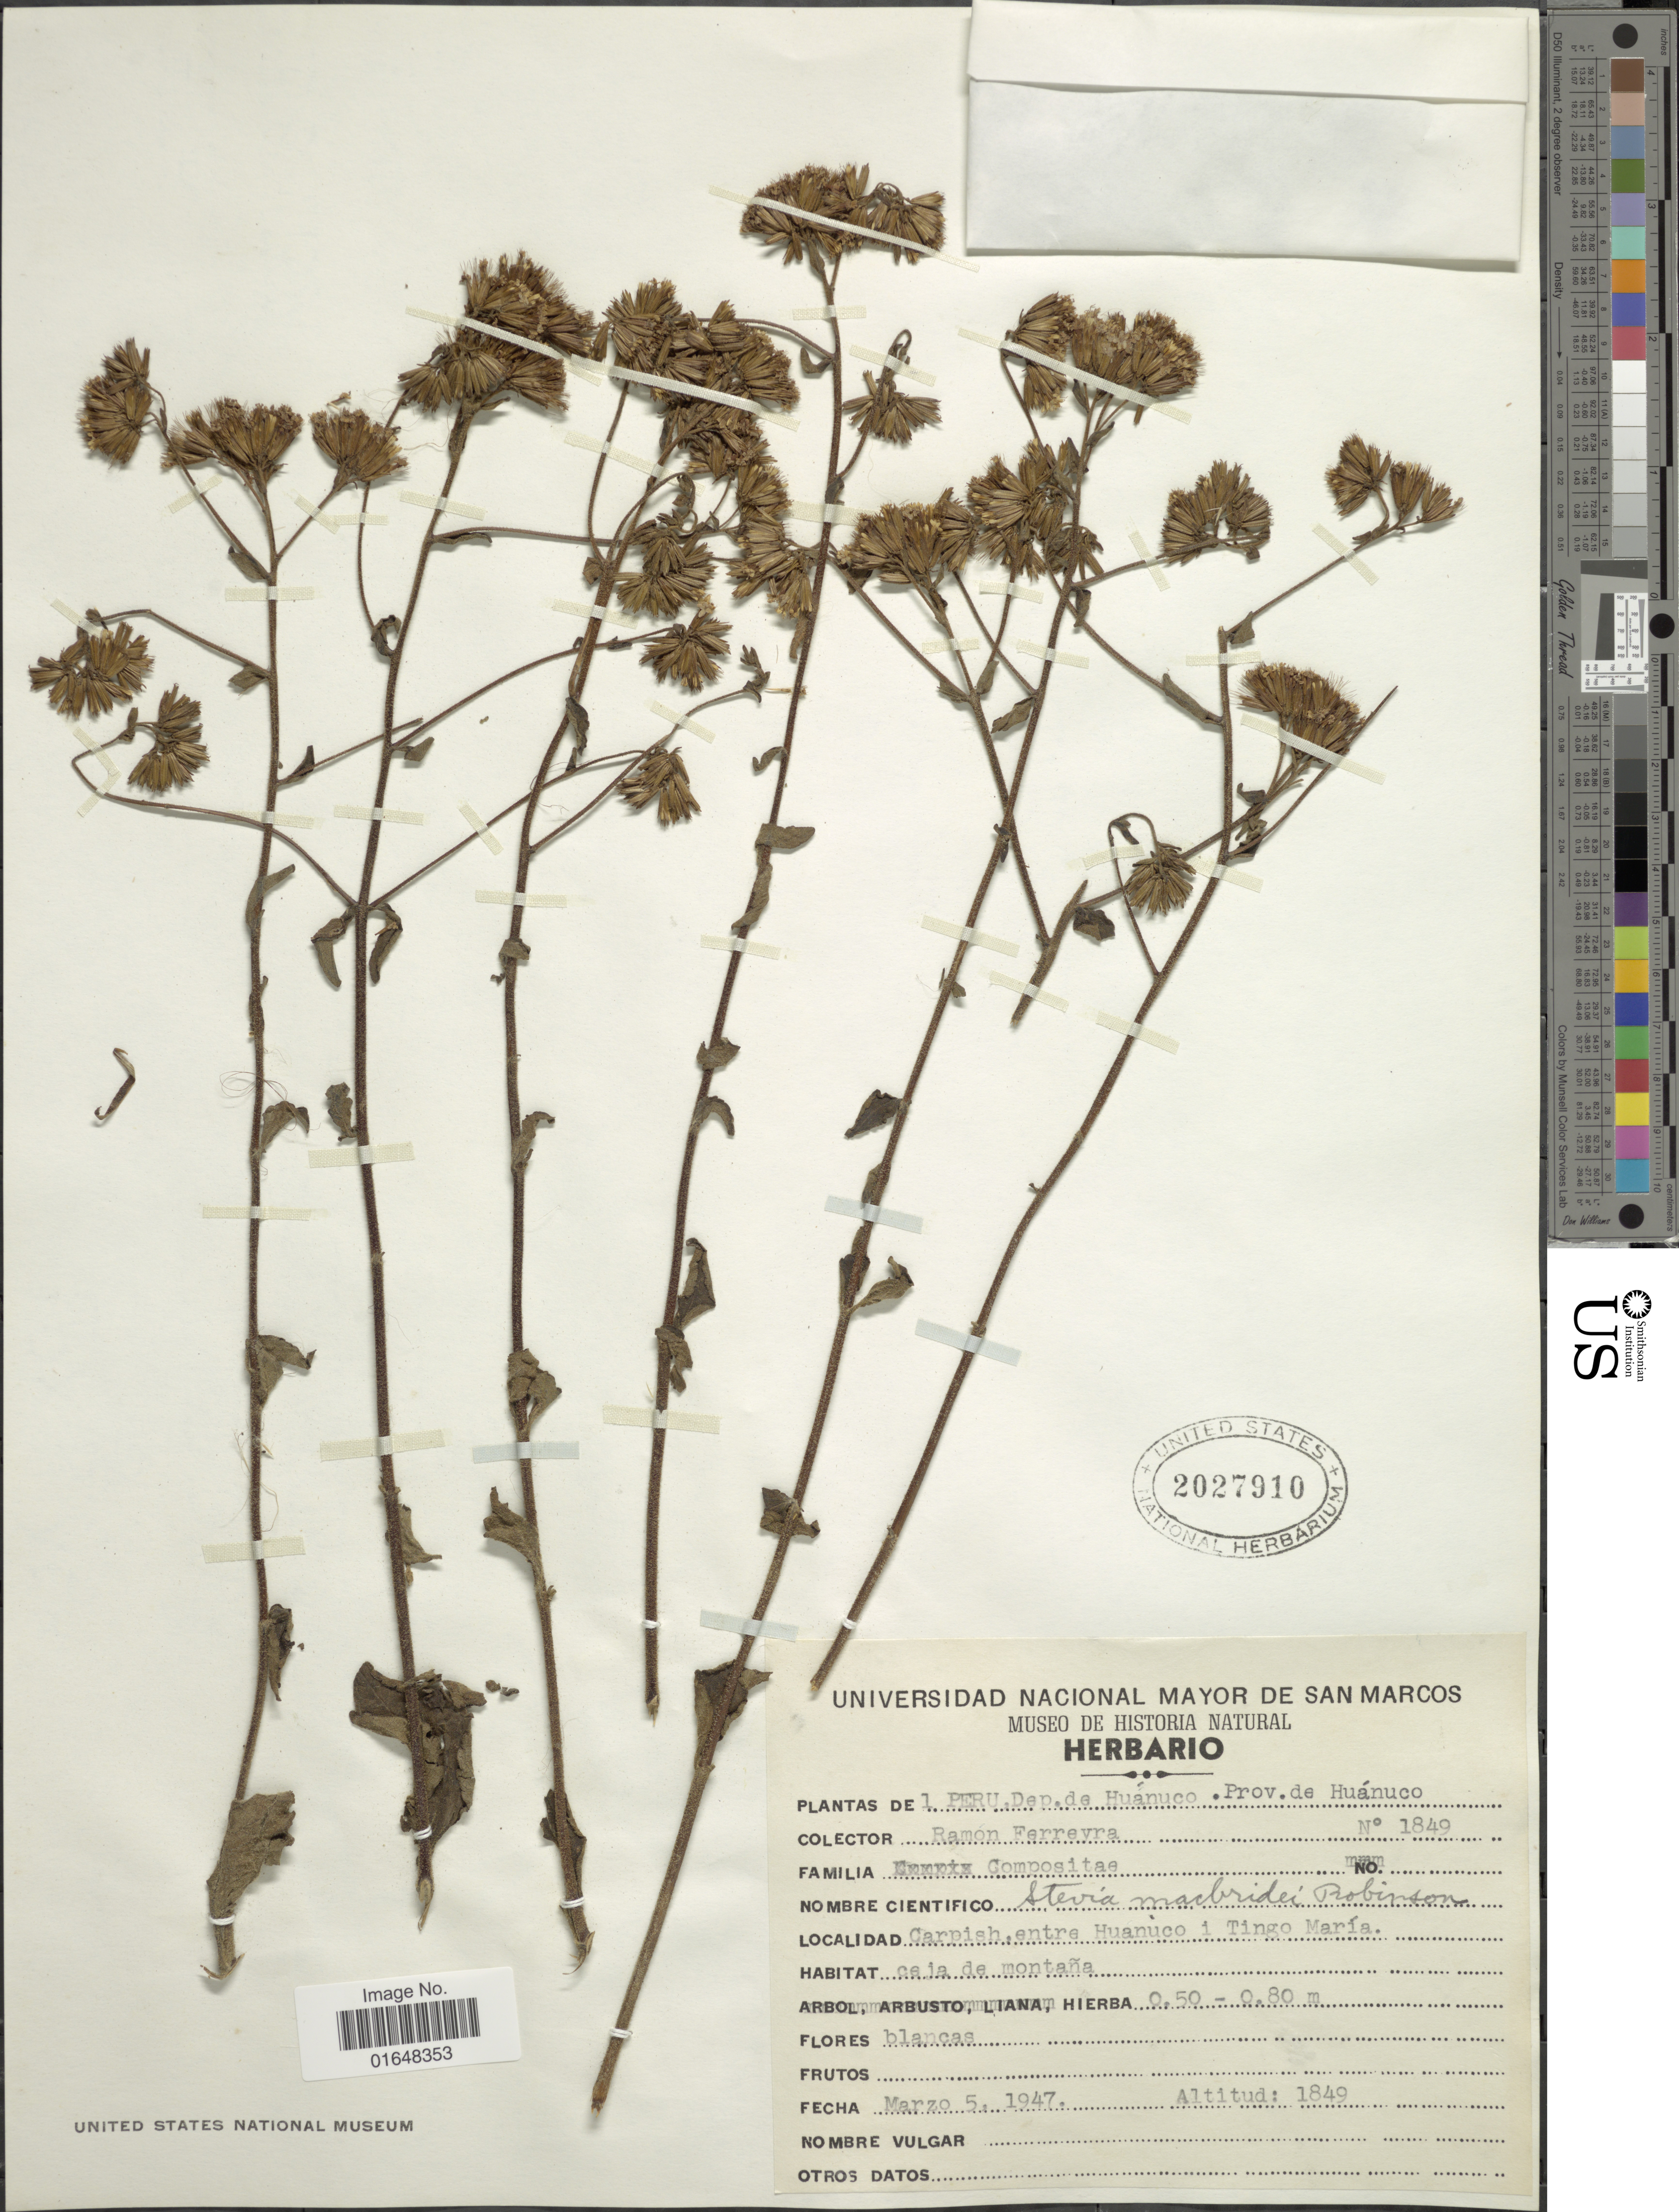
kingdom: Plantae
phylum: Tracheophyta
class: Magnoliopsida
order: Asterales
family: Asteraceae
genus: Stevia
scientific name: Stevia macbridei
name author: B.L. Rob.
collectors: R. A. Ferreyra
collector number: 1849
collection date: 1947-03-05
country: Peru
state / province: Huánuco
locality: Dep. de Huánuco. Prov. de Huánuco. Carpish, entre Huanuco 1 Tingo María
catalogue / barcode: US 2027910